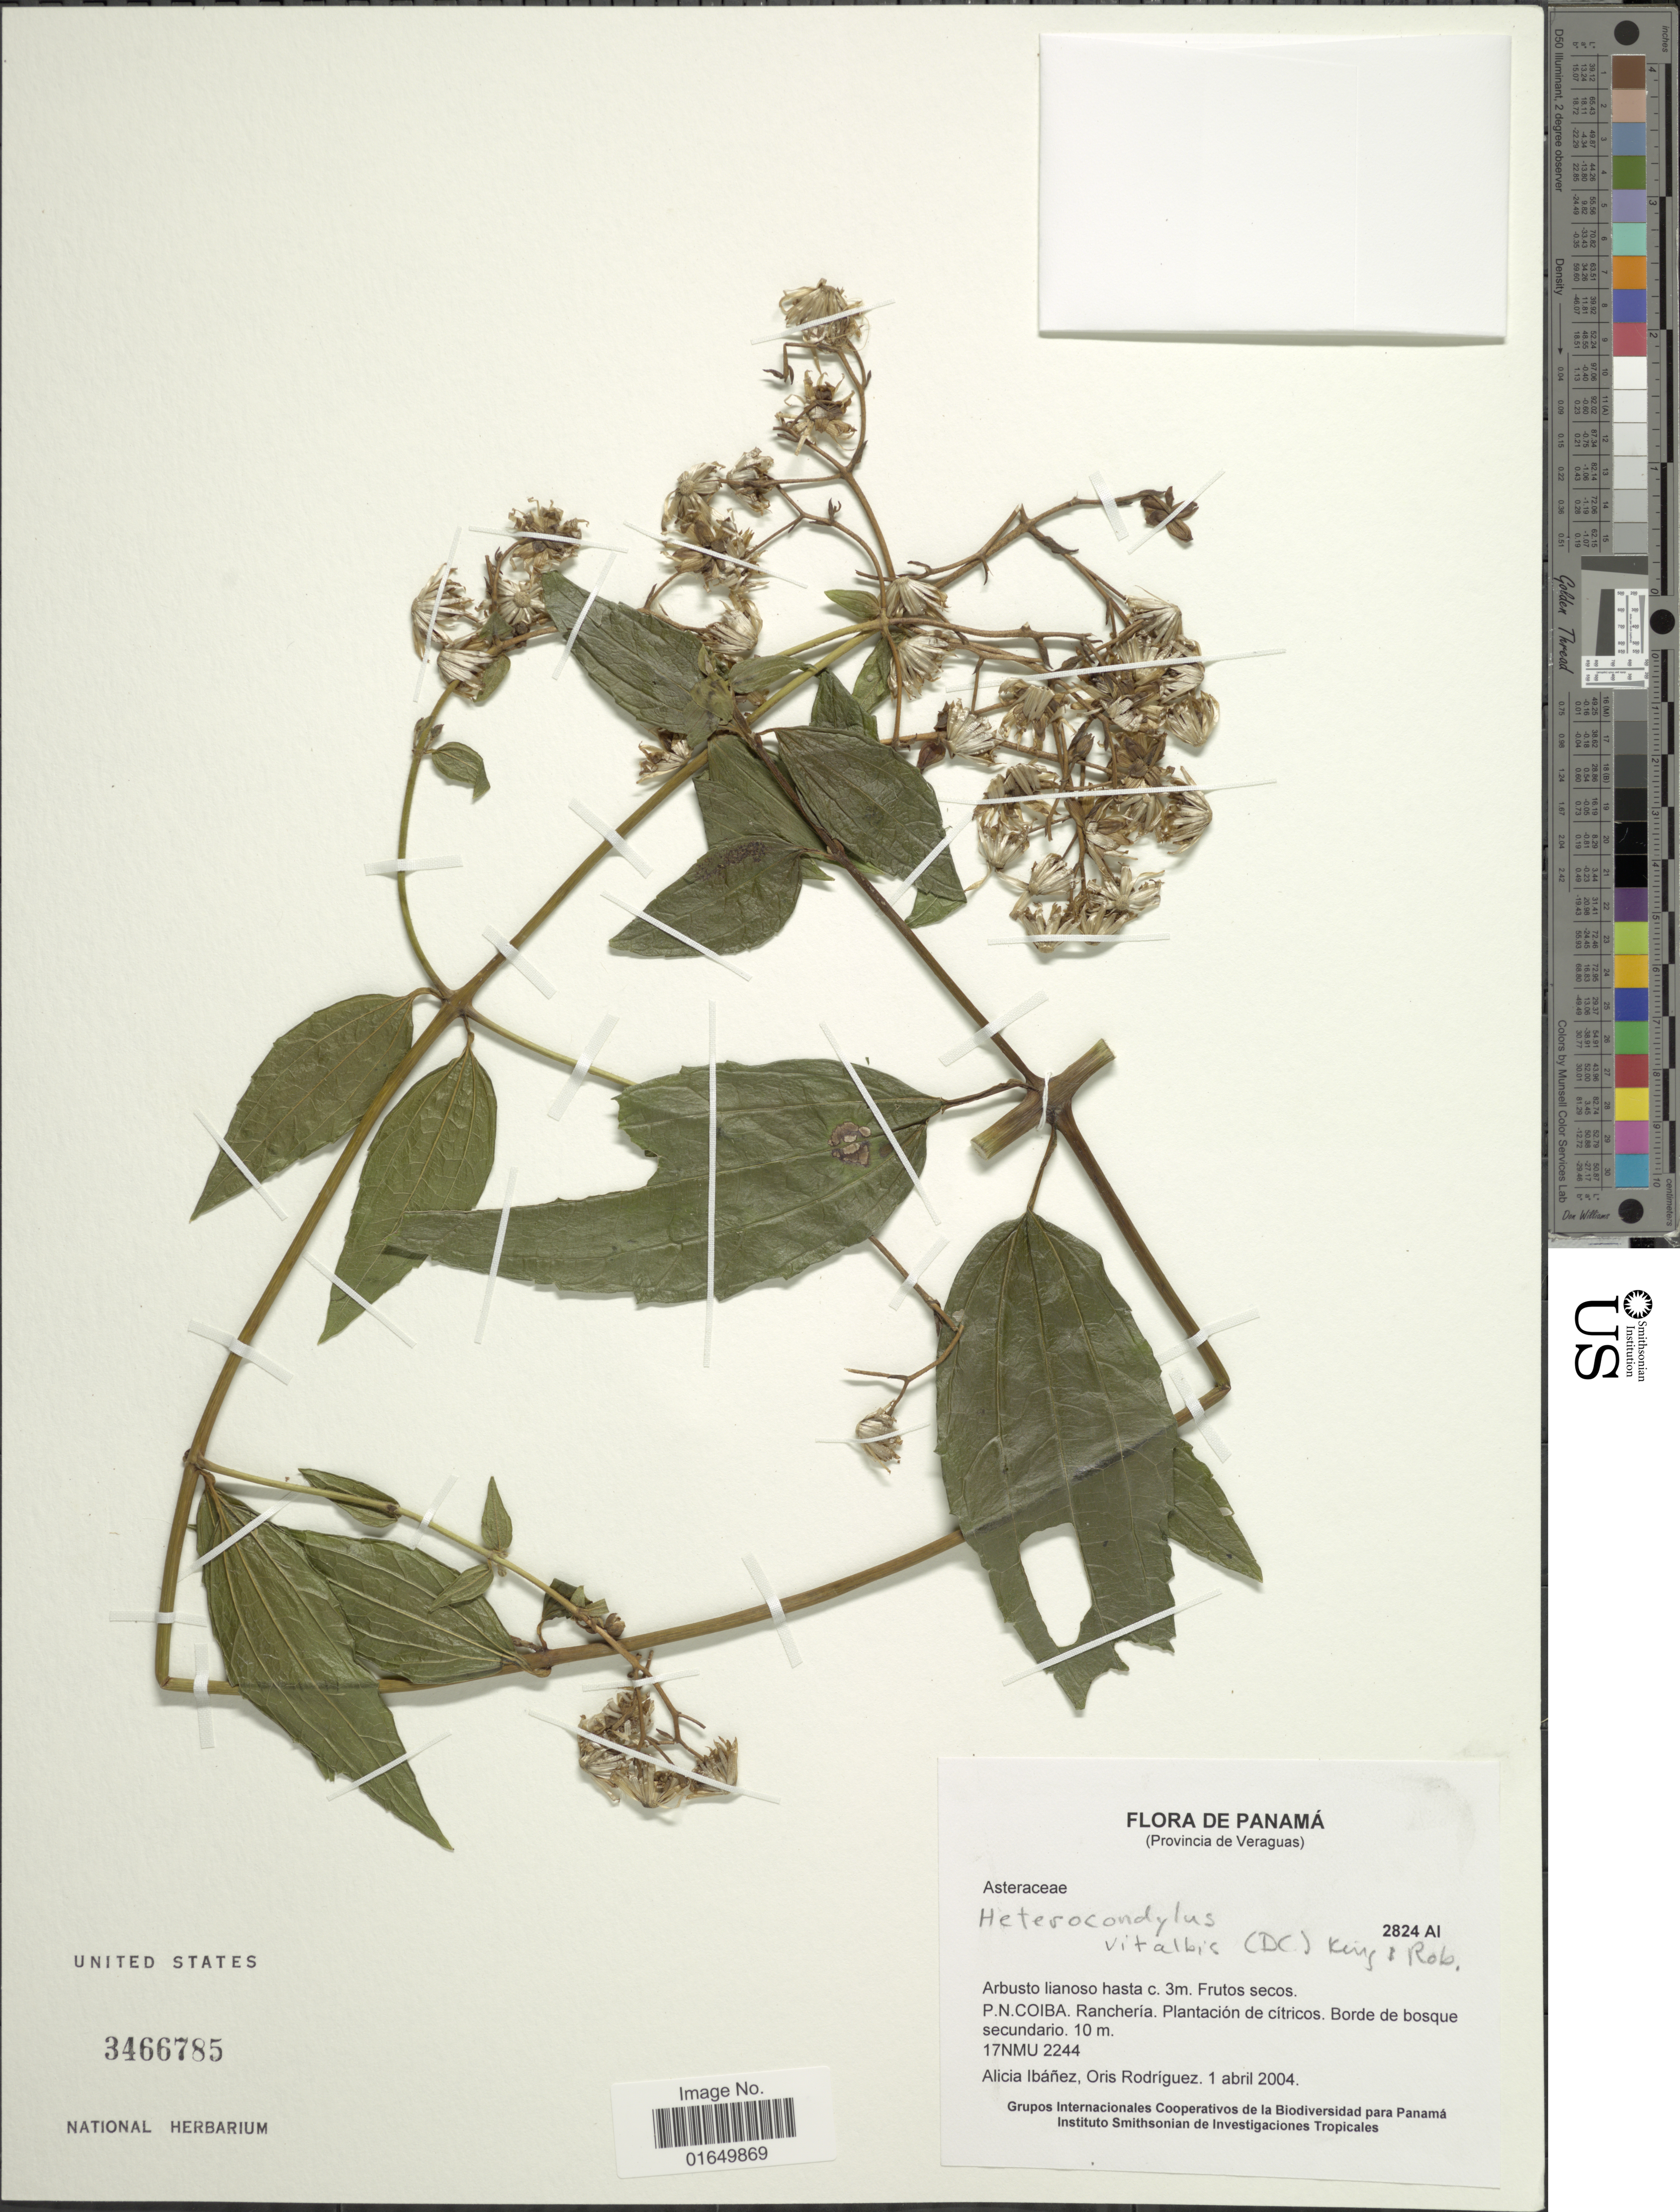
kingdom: Plantae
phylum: Tracheophyta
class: Magnoliopsida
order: Asterales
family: Asteraceae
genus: Heterocondylus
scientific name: Heterocondylus vitalbae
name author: (DC.) R.M. King & H. Rob.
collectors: A. Ibáñez & O. Rodriguez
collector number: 17NMU 2244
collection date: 2004-04-01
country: Panama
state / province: Veraguas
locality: P.N. Coiba. Ranchería. Plantación de cítricos. Borde de bosque secundario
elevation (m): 10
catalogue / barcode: US 3466785